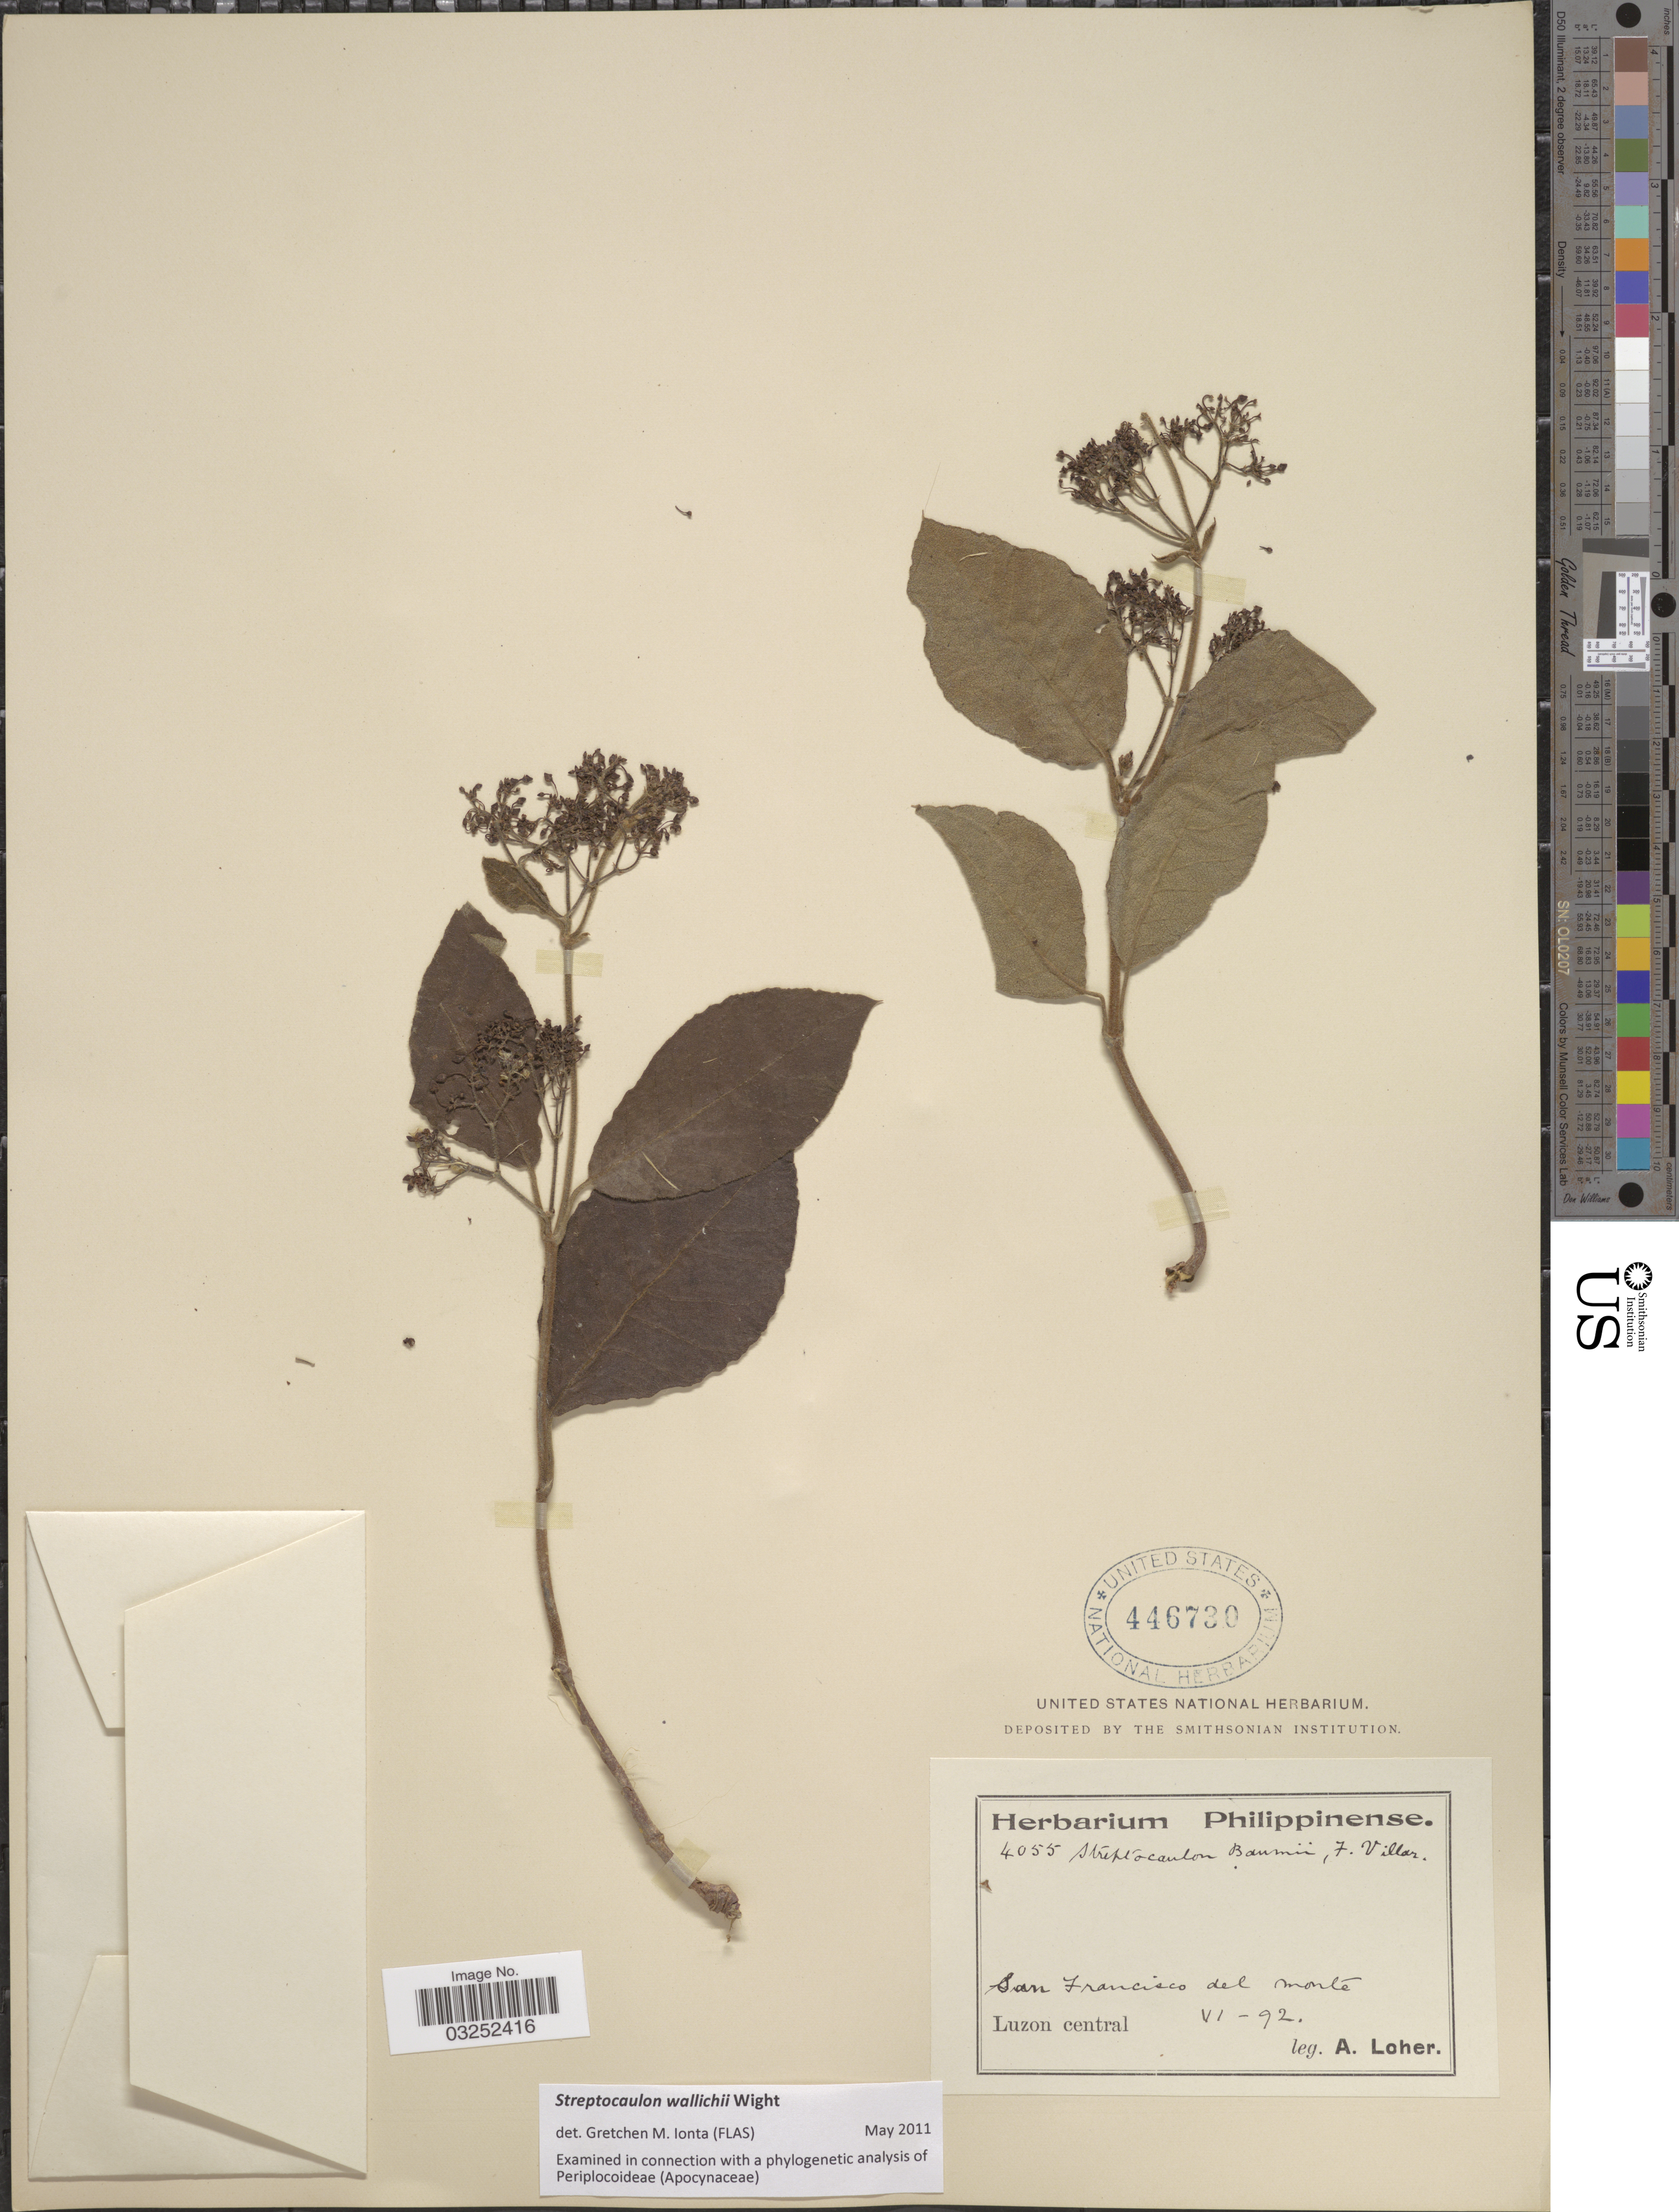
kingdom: Plantae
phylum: Tracheophyta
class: Magnoliopsida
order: Gentianales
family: Apocynaceae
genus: Streptocaulon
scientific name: Streptocaulon wallichii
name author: Wight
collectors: A. Loher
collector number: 4055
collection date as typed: Transcribed d/m/y: /6/92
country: Philippines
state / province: Central Luzon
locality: San Francisco del Monte.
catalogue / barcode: US 446730